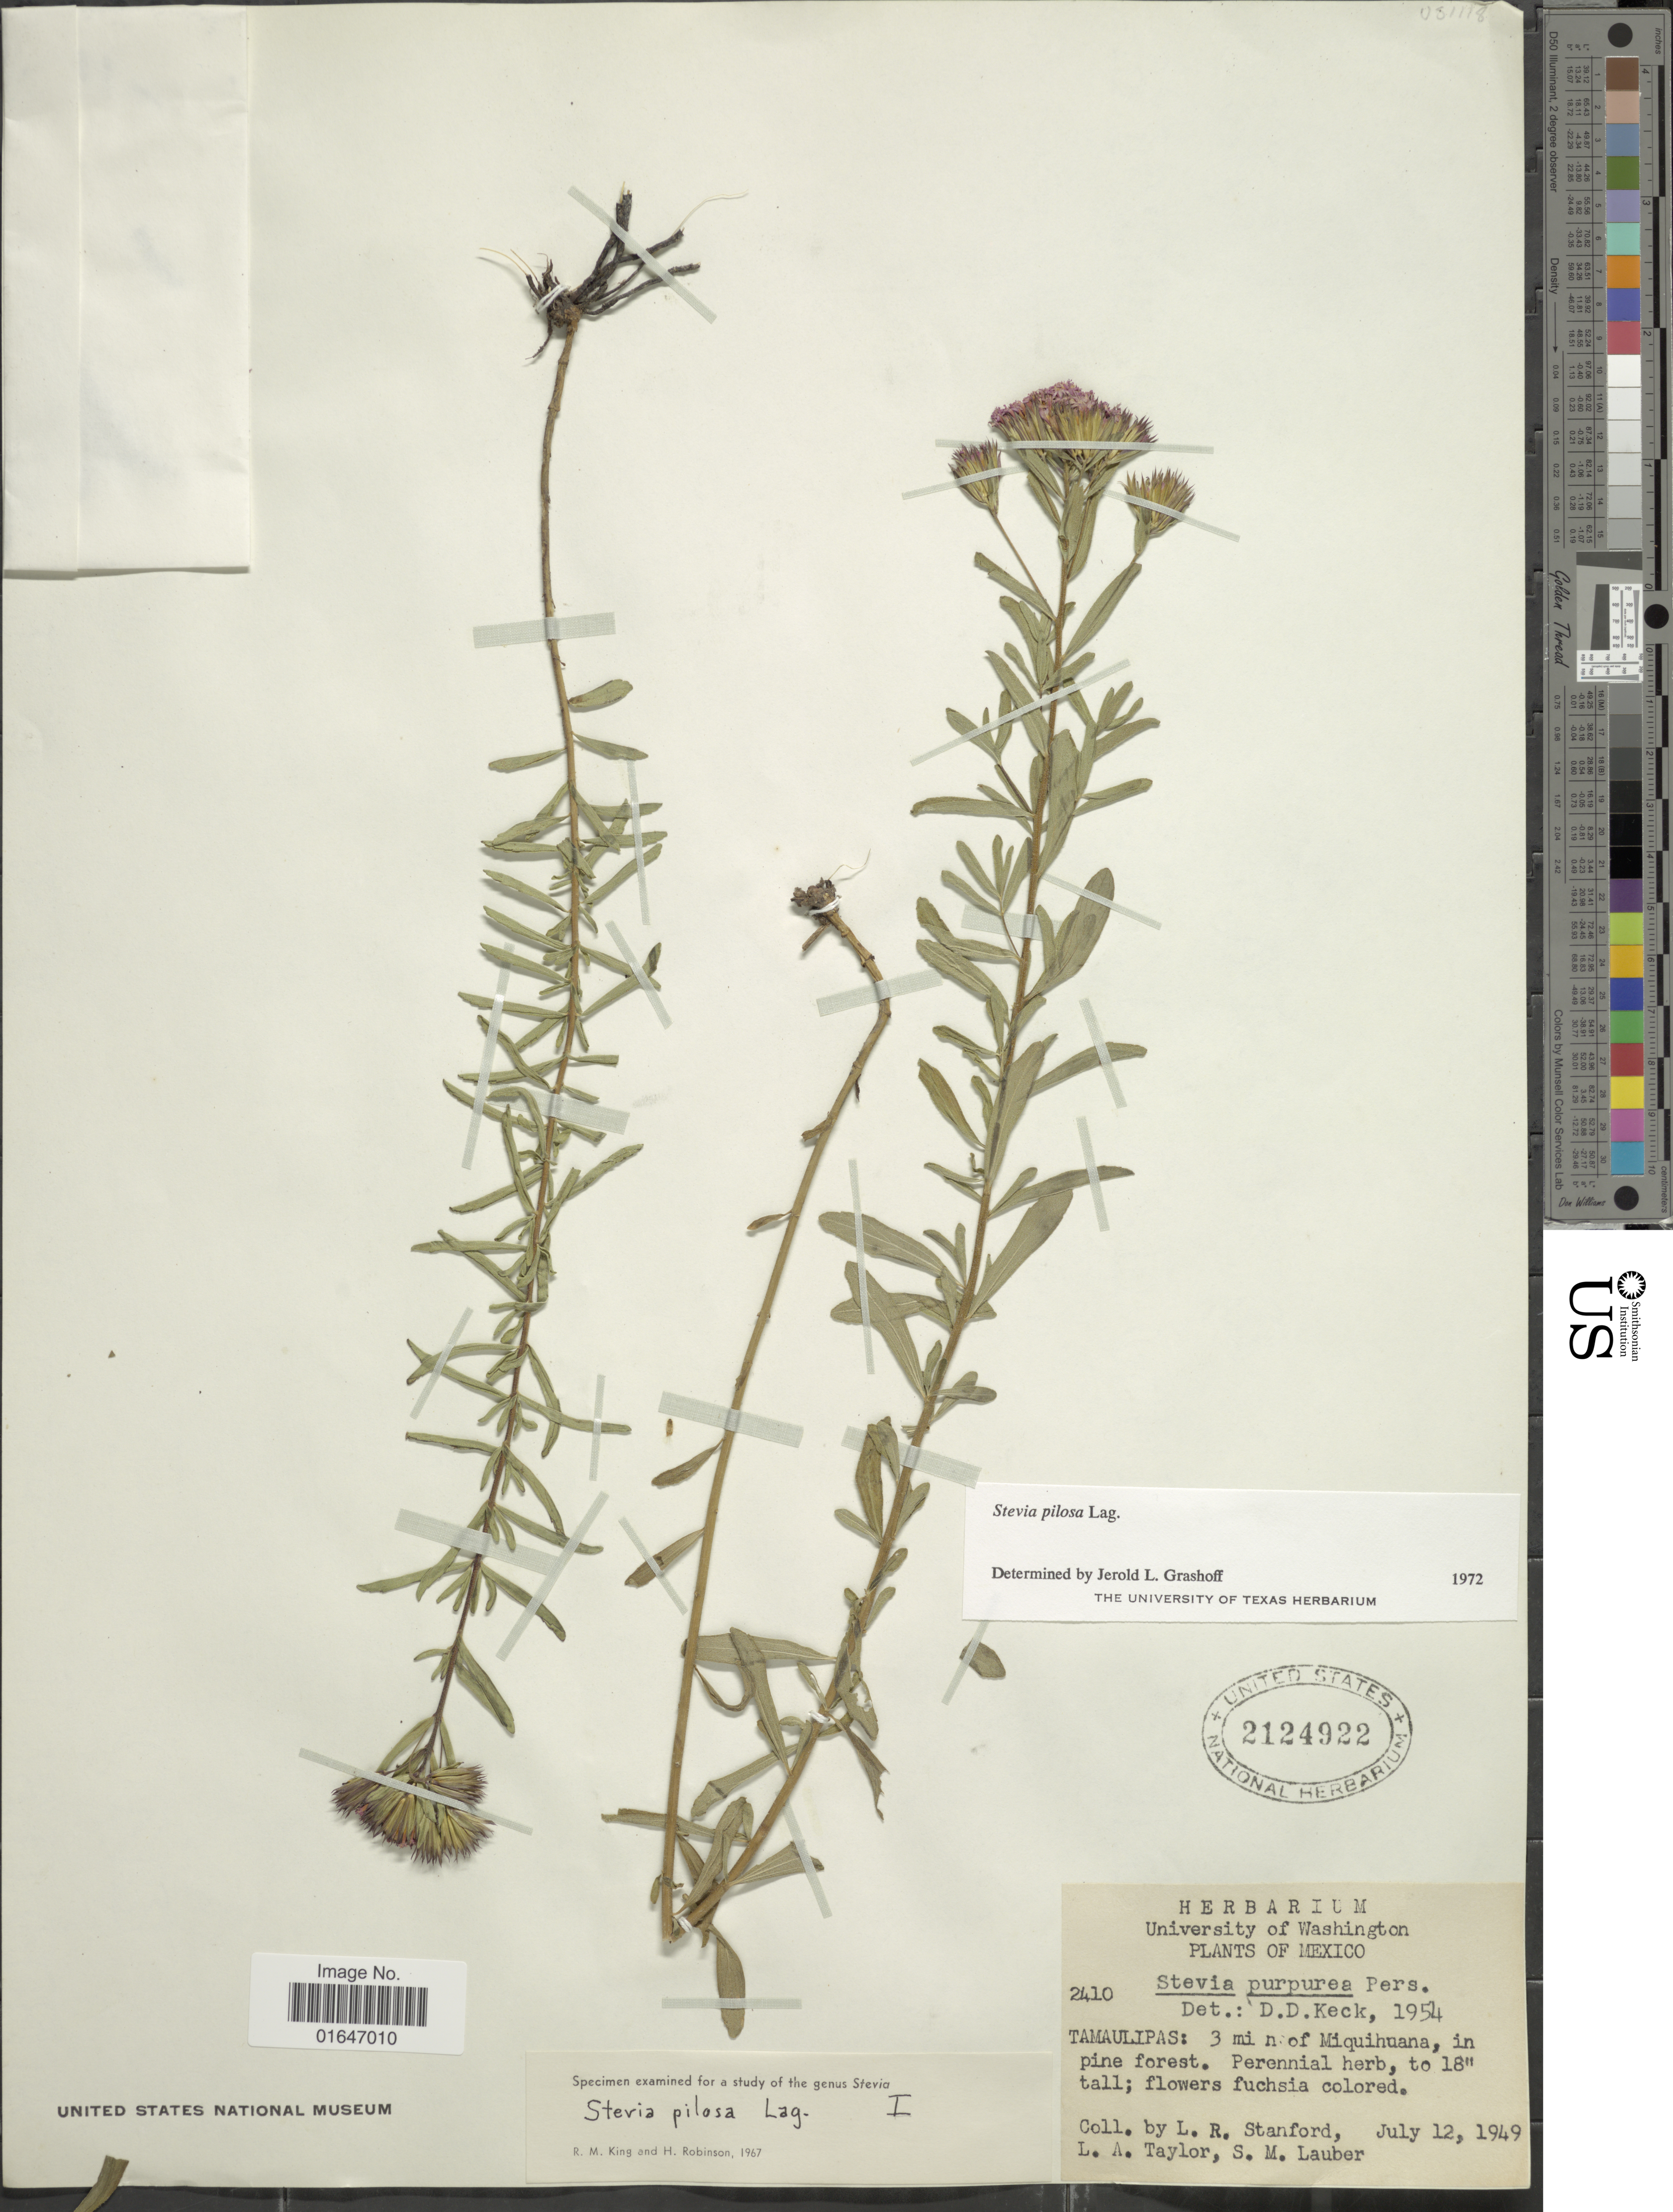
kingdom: Plantae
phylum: Tracheophyta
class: Magnoliopsida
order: Asterales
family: Asteraceae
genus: Stevia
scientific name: Stevia pilosa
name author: Lag.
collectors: L. R. Stanford, L. A. Taylor & S. M. Lauber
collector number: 2410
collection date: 1949-07-12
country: Mexico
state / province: Tamaulipas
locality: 3 mi n of Miquihuana, in pine forest.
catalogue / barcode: US 2124922